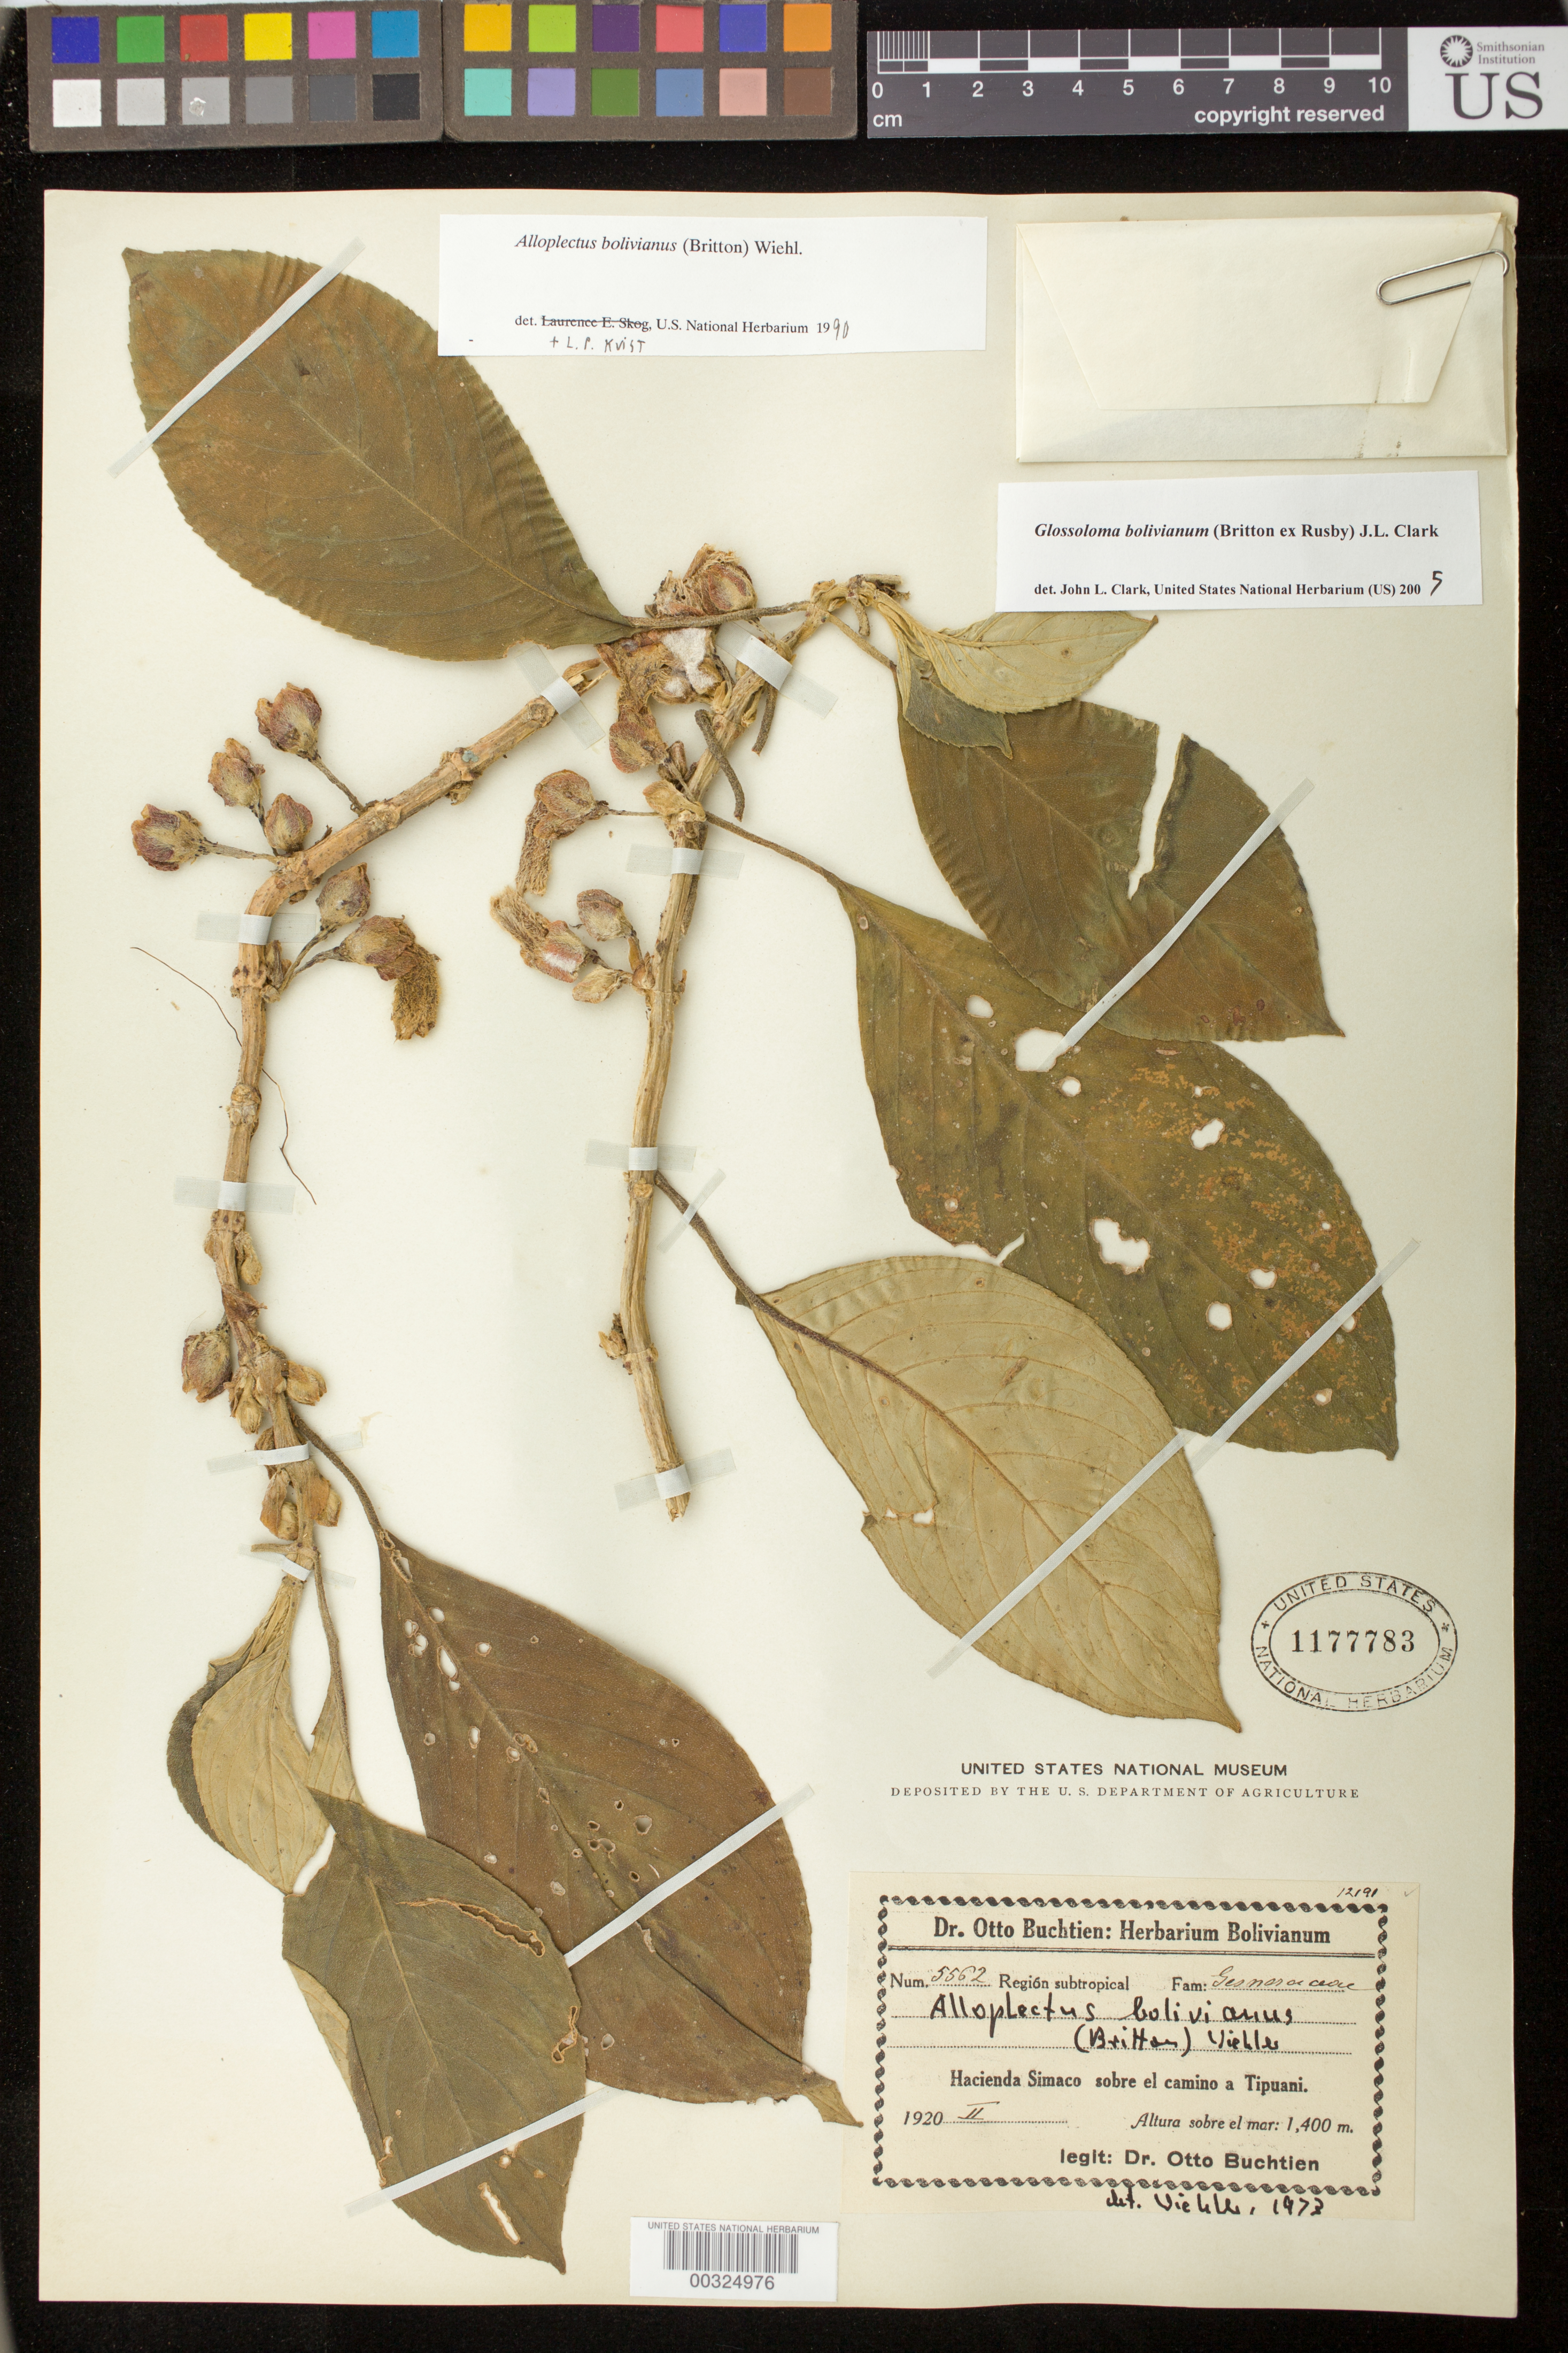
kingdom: Plantae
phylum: Tracheophyta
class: Magnoliopsida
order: Lamiales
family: Gesneriaceae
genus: Glossoloma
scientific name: Glossoloma bolivianum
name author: (Britton ex Rusby) J.L. Clark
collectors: O. Buchtien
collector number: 5562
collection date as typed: Feb 1920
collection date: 1920-02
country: Bolivia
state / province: La Paz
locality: Hacienda Simaco above road to Tipuani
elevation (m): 1400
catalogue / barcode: US 1177783